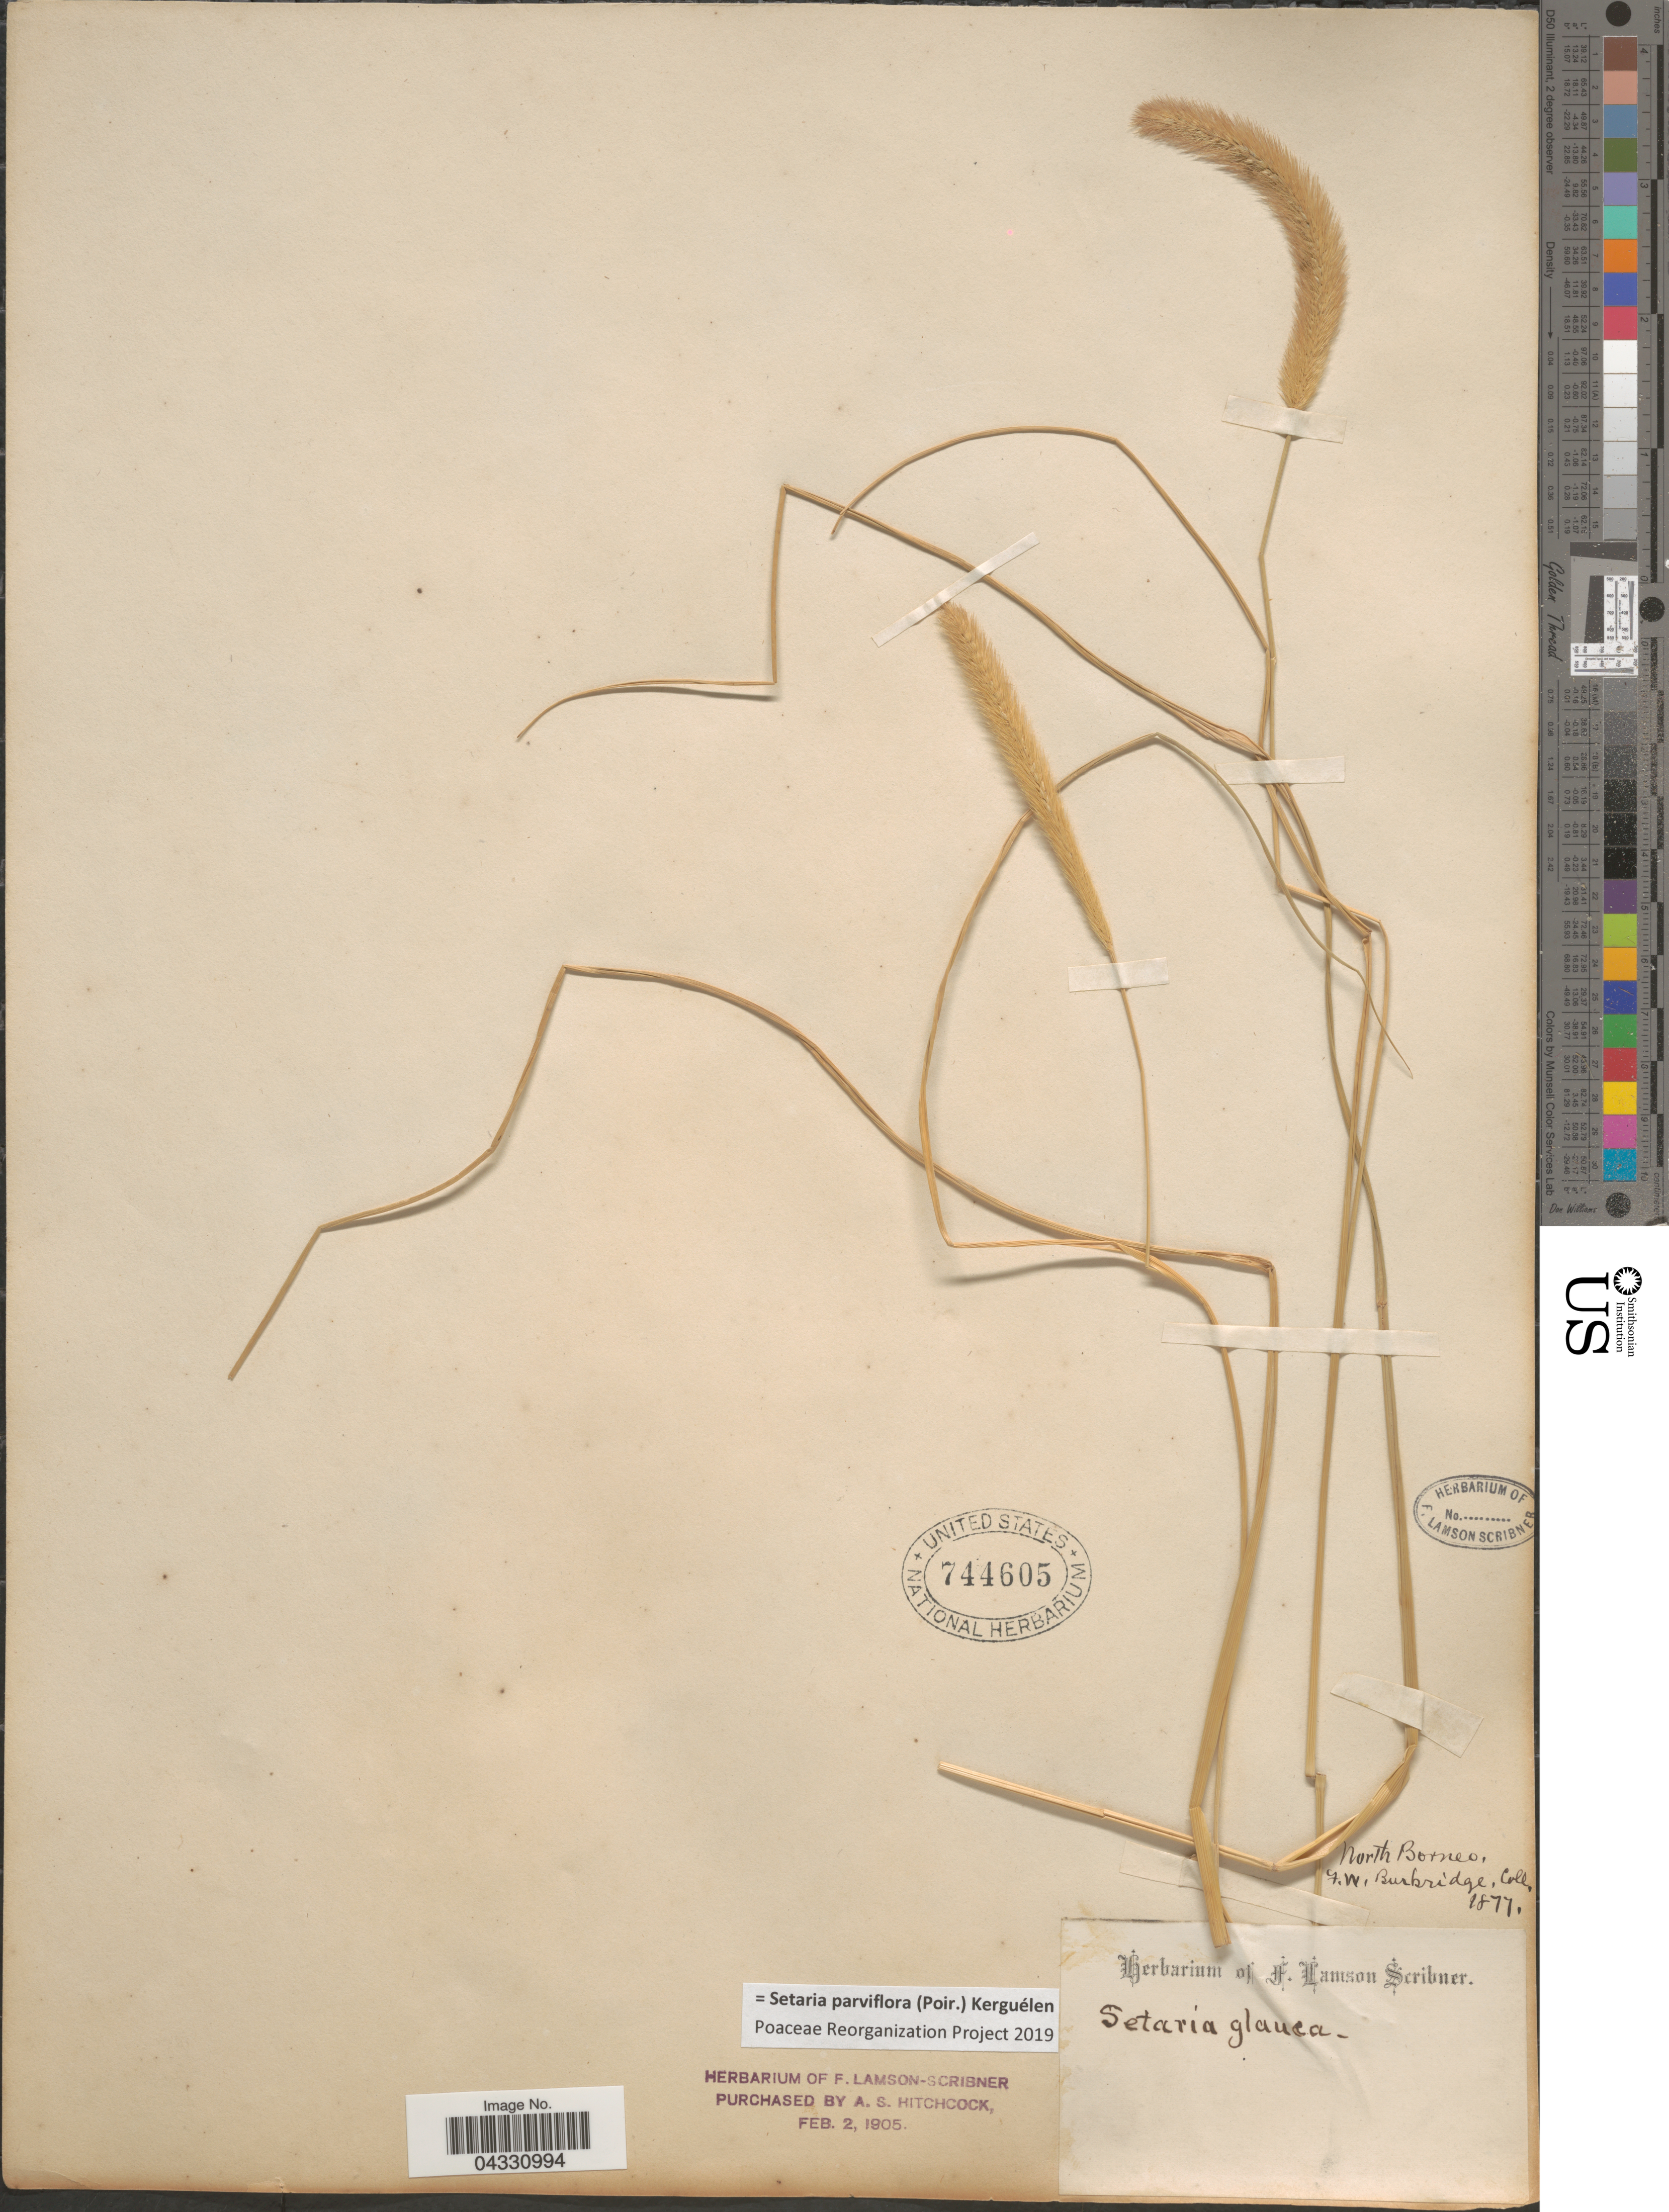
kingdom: Plantae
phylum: Tracheophyta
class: Liliopsida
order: Poales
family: Poaceae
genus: Setaria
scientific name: Setaria parviflora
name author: (Poir.) Kerguélen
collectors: F. Burbridge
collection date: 1877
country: Malaysia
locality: North Borneo.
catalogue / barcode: US 744605